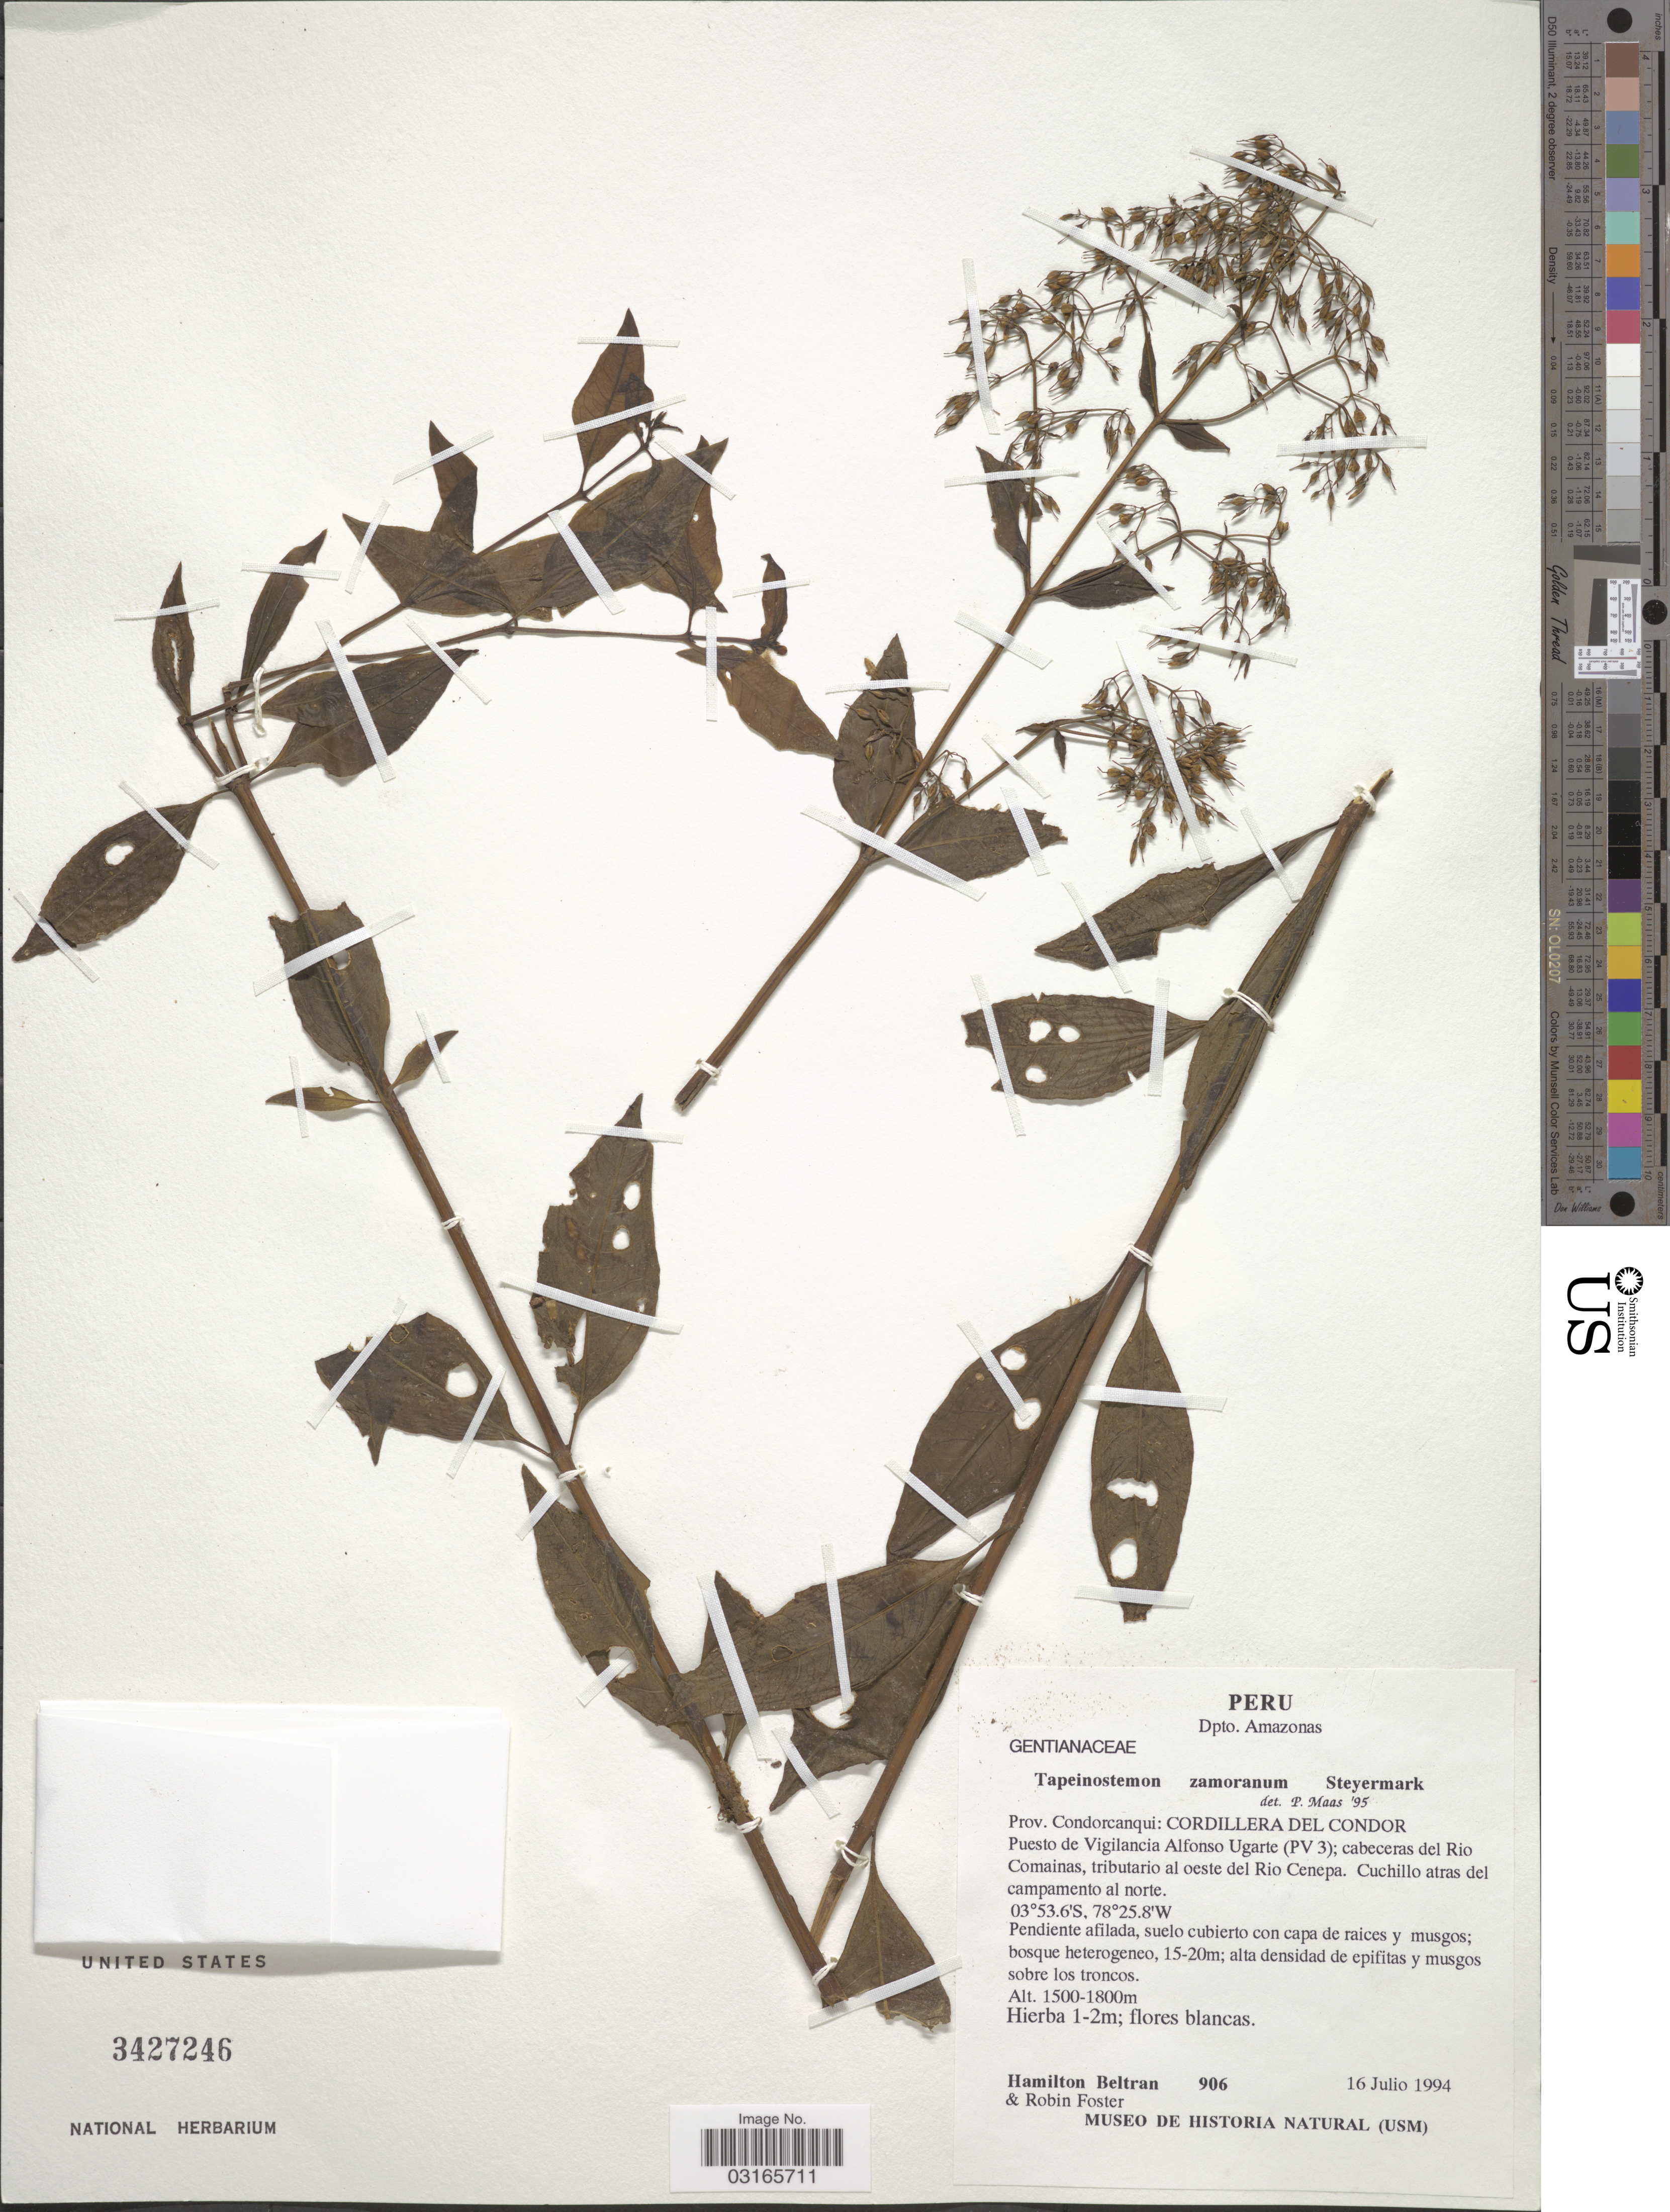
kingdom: Plantae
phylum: Tracheophyta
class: Magnoliopsida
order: Gentianales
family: Gentianaceae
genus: Tapeinostemon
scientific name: Tapeinostemon zamoranum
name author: Steyerm.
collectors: H. Beltran & R. B. Foster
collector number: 906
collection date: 1994-07-16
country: Peru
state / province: Amazonas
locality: Dpto. Amazonas. Prov. Condorcanqui: Cordillera del Condor. Puesto de Vigilancia Alfonso Ugarte (PV 3); cabeceras del Rio Comainas, tributario al oeste del Rio Cenepa. Cuchillo atras del campamento al norte.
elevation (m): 1500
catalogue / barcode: US 3427246